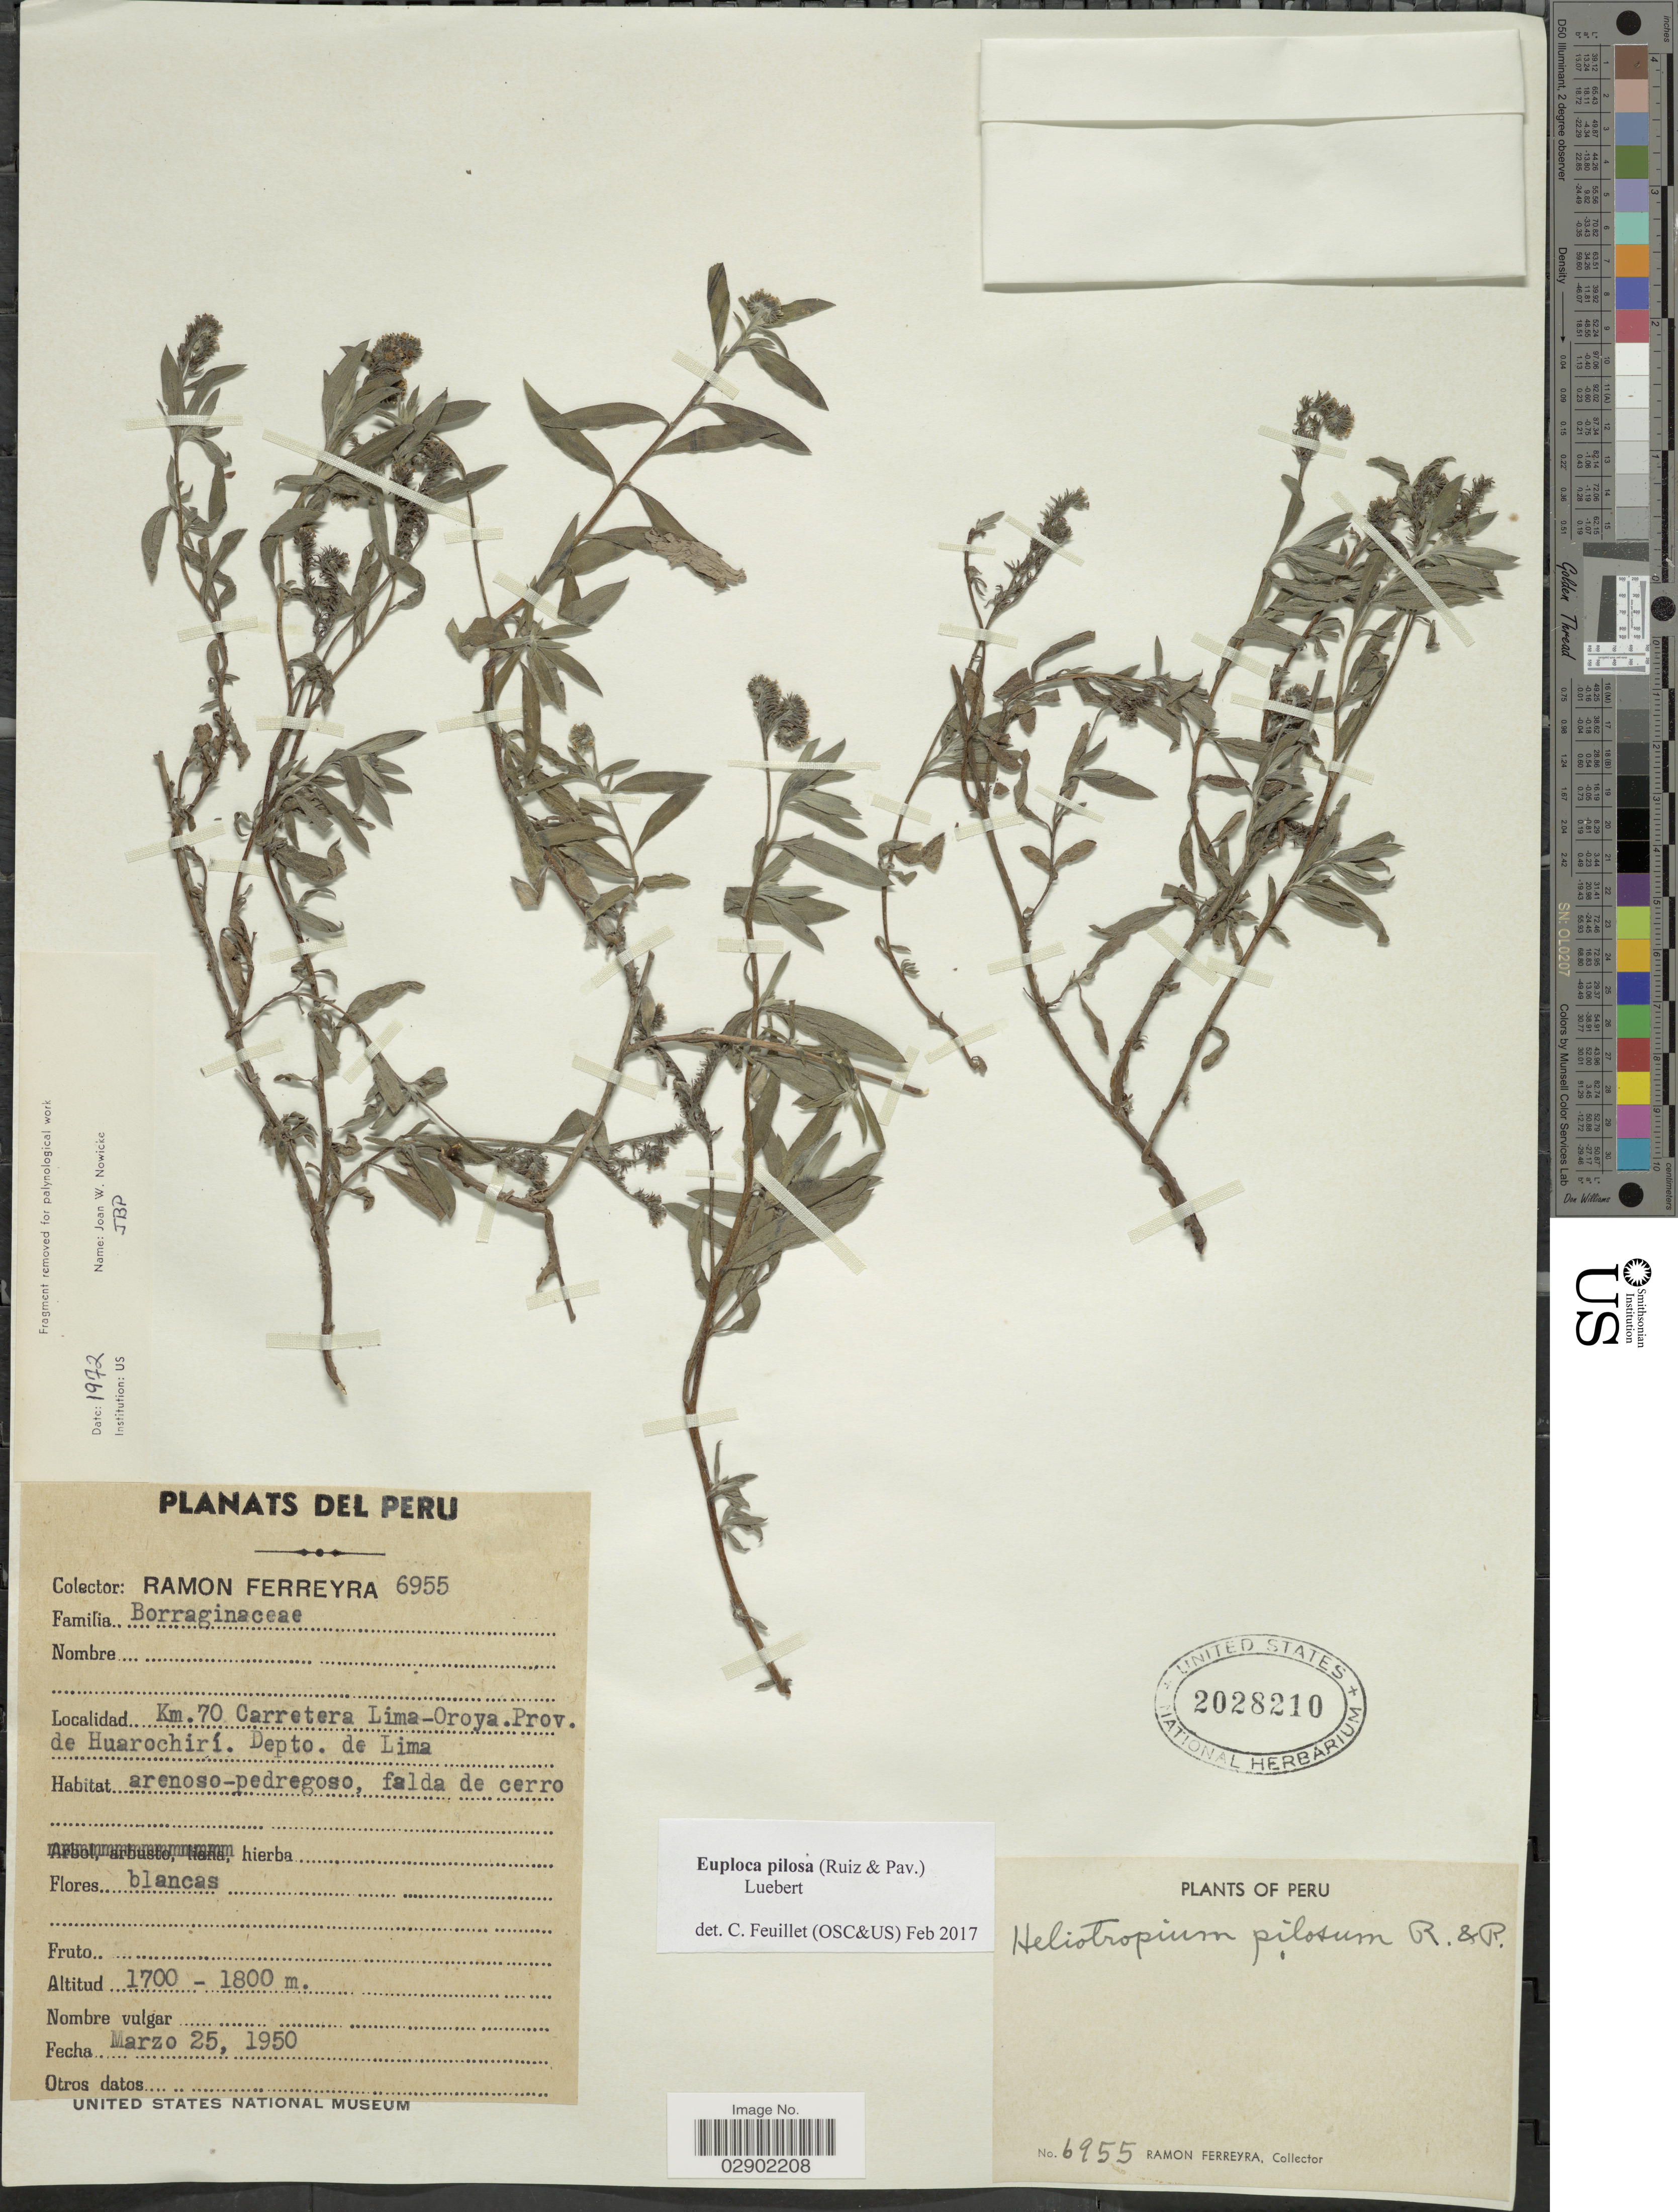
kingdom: Plantae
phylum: Tracheophyta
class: Magnoliopsida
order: Boraginales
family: Heliotropiaceae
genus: Euploca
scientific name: Euploca pilosa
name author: (Ruiz & Pav.)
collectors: R. A. Ferreyra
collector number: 6955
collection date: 1950-03-25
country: Peru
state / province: Lima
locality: Km. 70 Carretera Lima-Oroya. Prov. de Huarochirí. Depto. de Lima.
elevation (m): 1700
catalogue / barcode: US 2028210